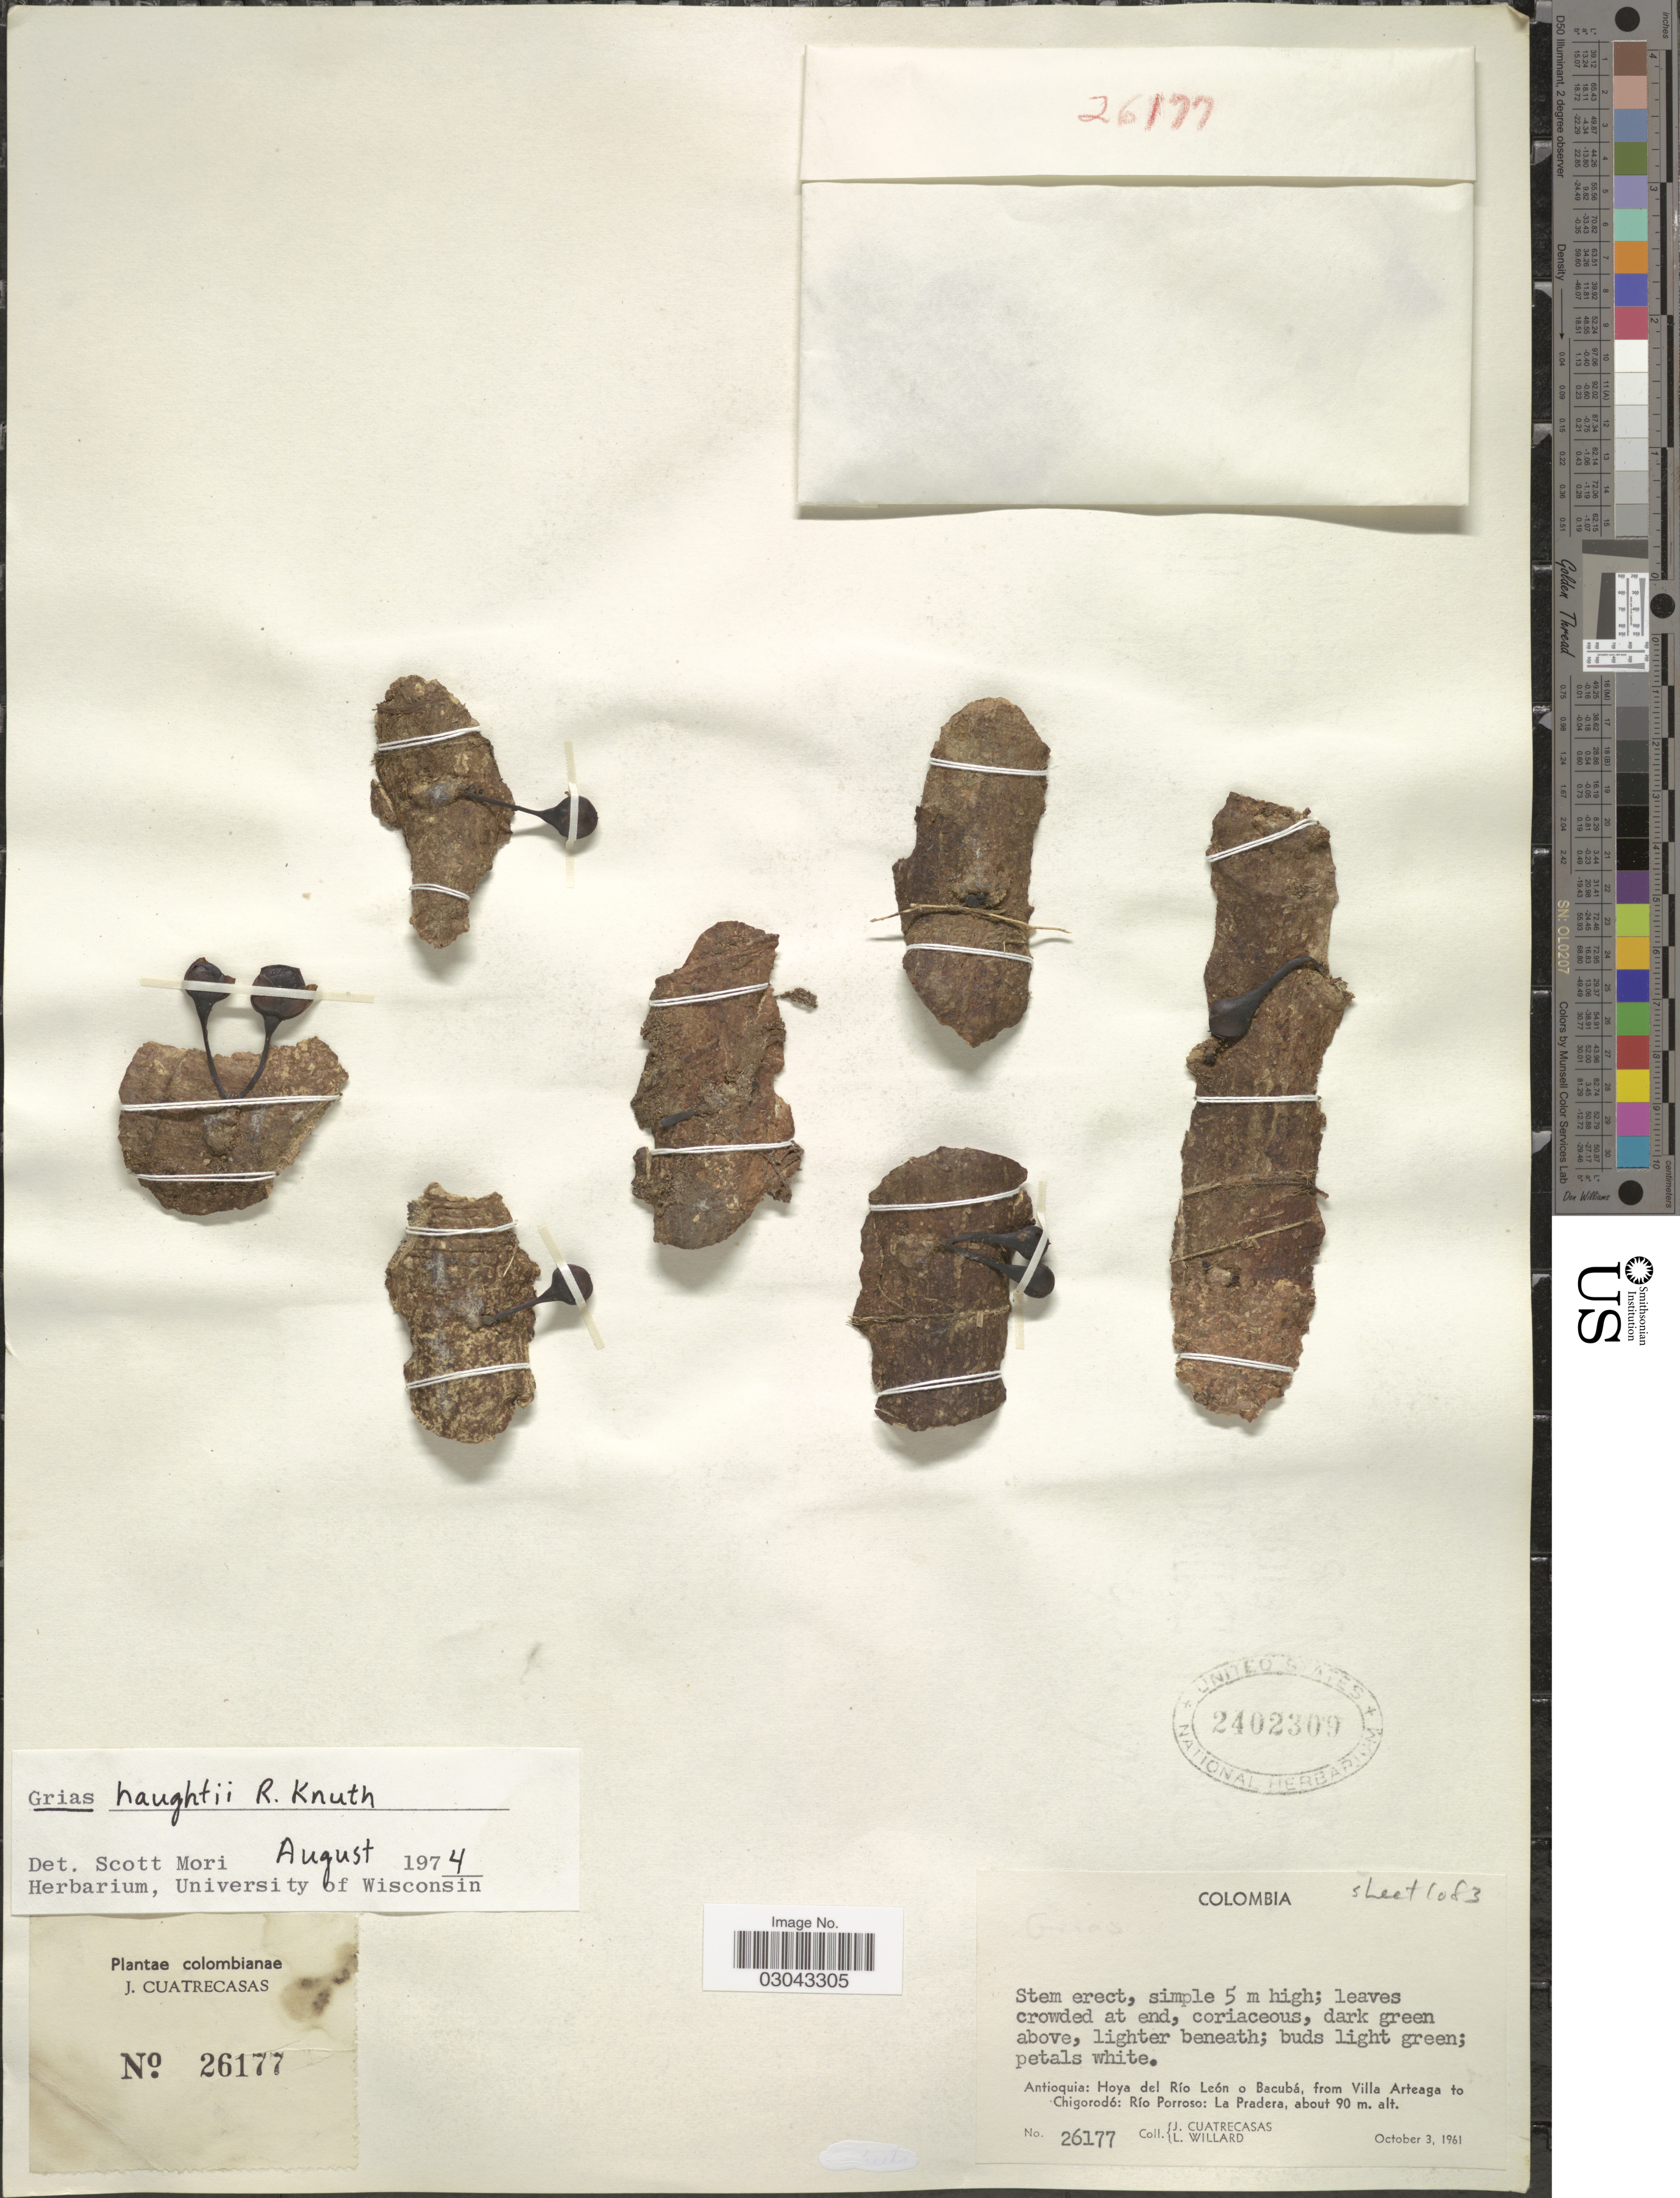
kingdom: Plantae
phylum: Tracheophyta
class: Magnoliopsida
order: Ericales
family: Lecythidaceae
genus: Grias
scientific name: Grias haughtii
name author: R. Knuth in Engl.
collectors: J. Cuatrecasas & L. Willard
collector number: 26177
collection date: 1961-10-03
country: Colombia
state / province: Antioquia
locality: Antioquia: Hoya del Río León o Bacubá, from Villa Arteaga to Chigorodó: Río Porroso: La Pradera.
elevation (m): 90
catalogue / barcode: US 2402309